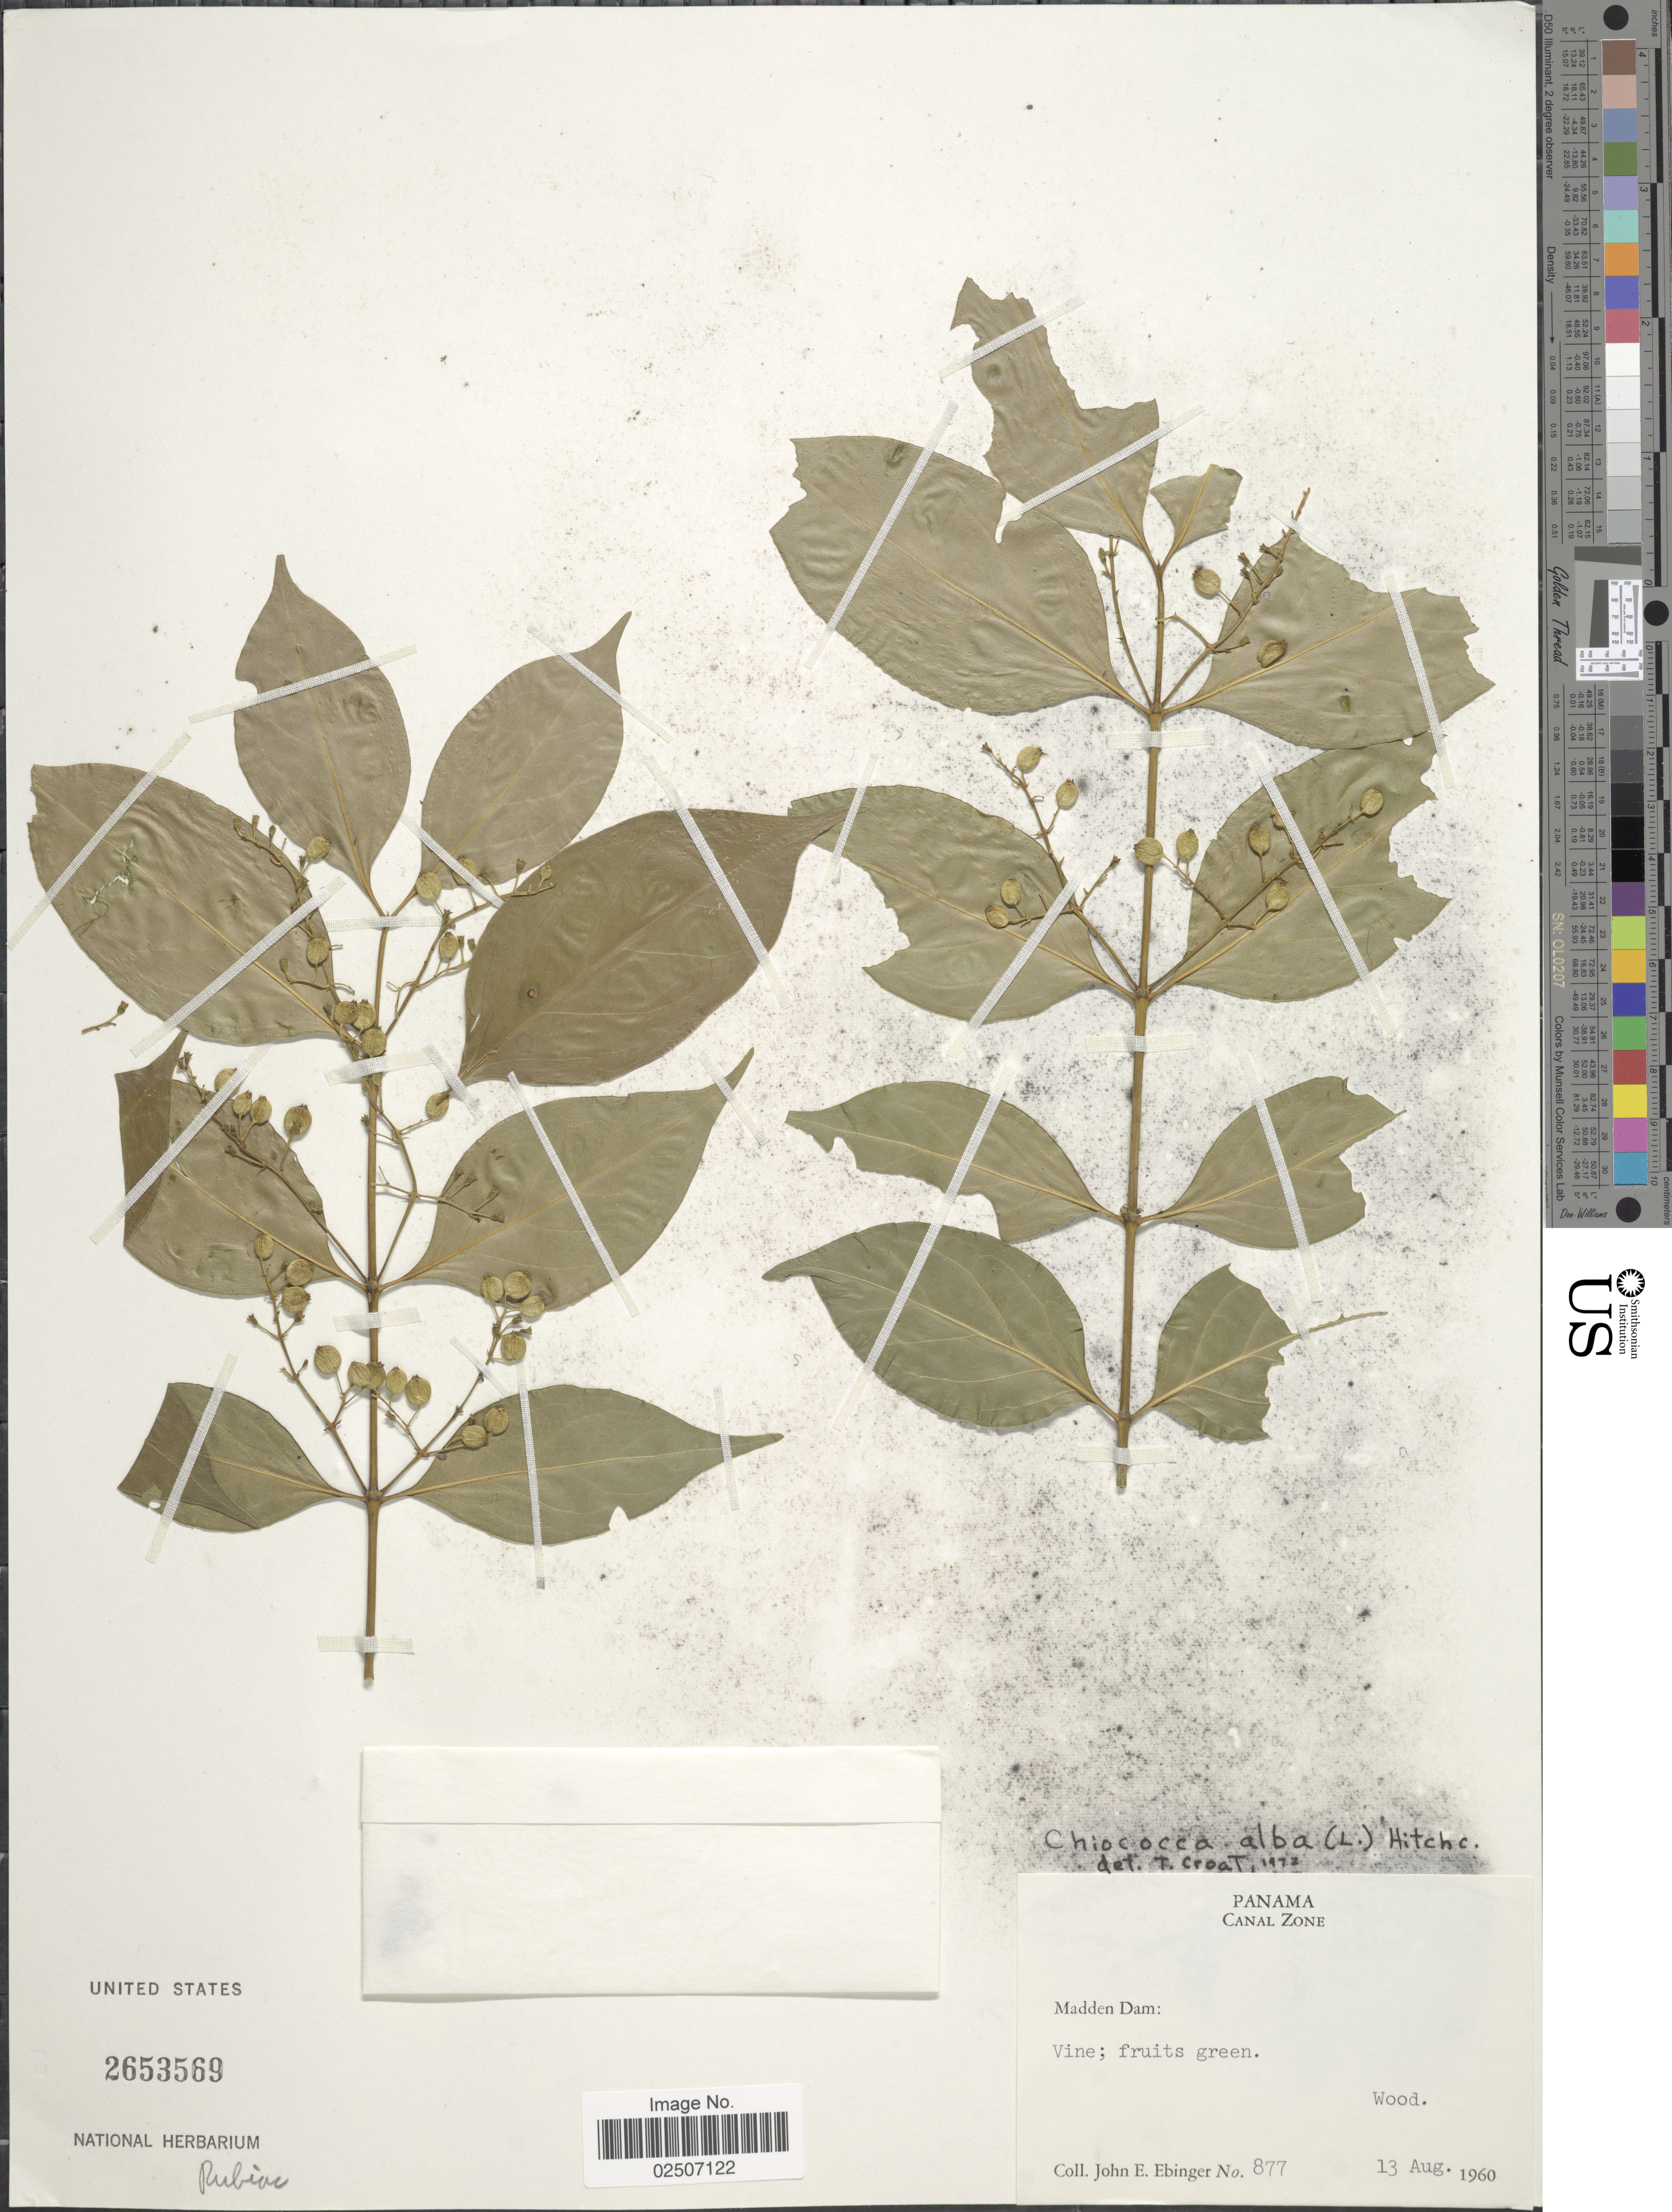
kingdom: Plantae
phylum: Tracheophyta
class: Magnoliopsida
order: Gentianales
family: Rubiaceae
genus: Chiococca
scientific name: Chiococca alba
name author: (L.) Hitchc.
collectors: J. Ebinger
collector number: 877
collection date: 1960-08-13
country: Panama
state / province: Colón / Panamá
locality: Canal Zone. Madden Dam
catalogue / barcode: US 2653569